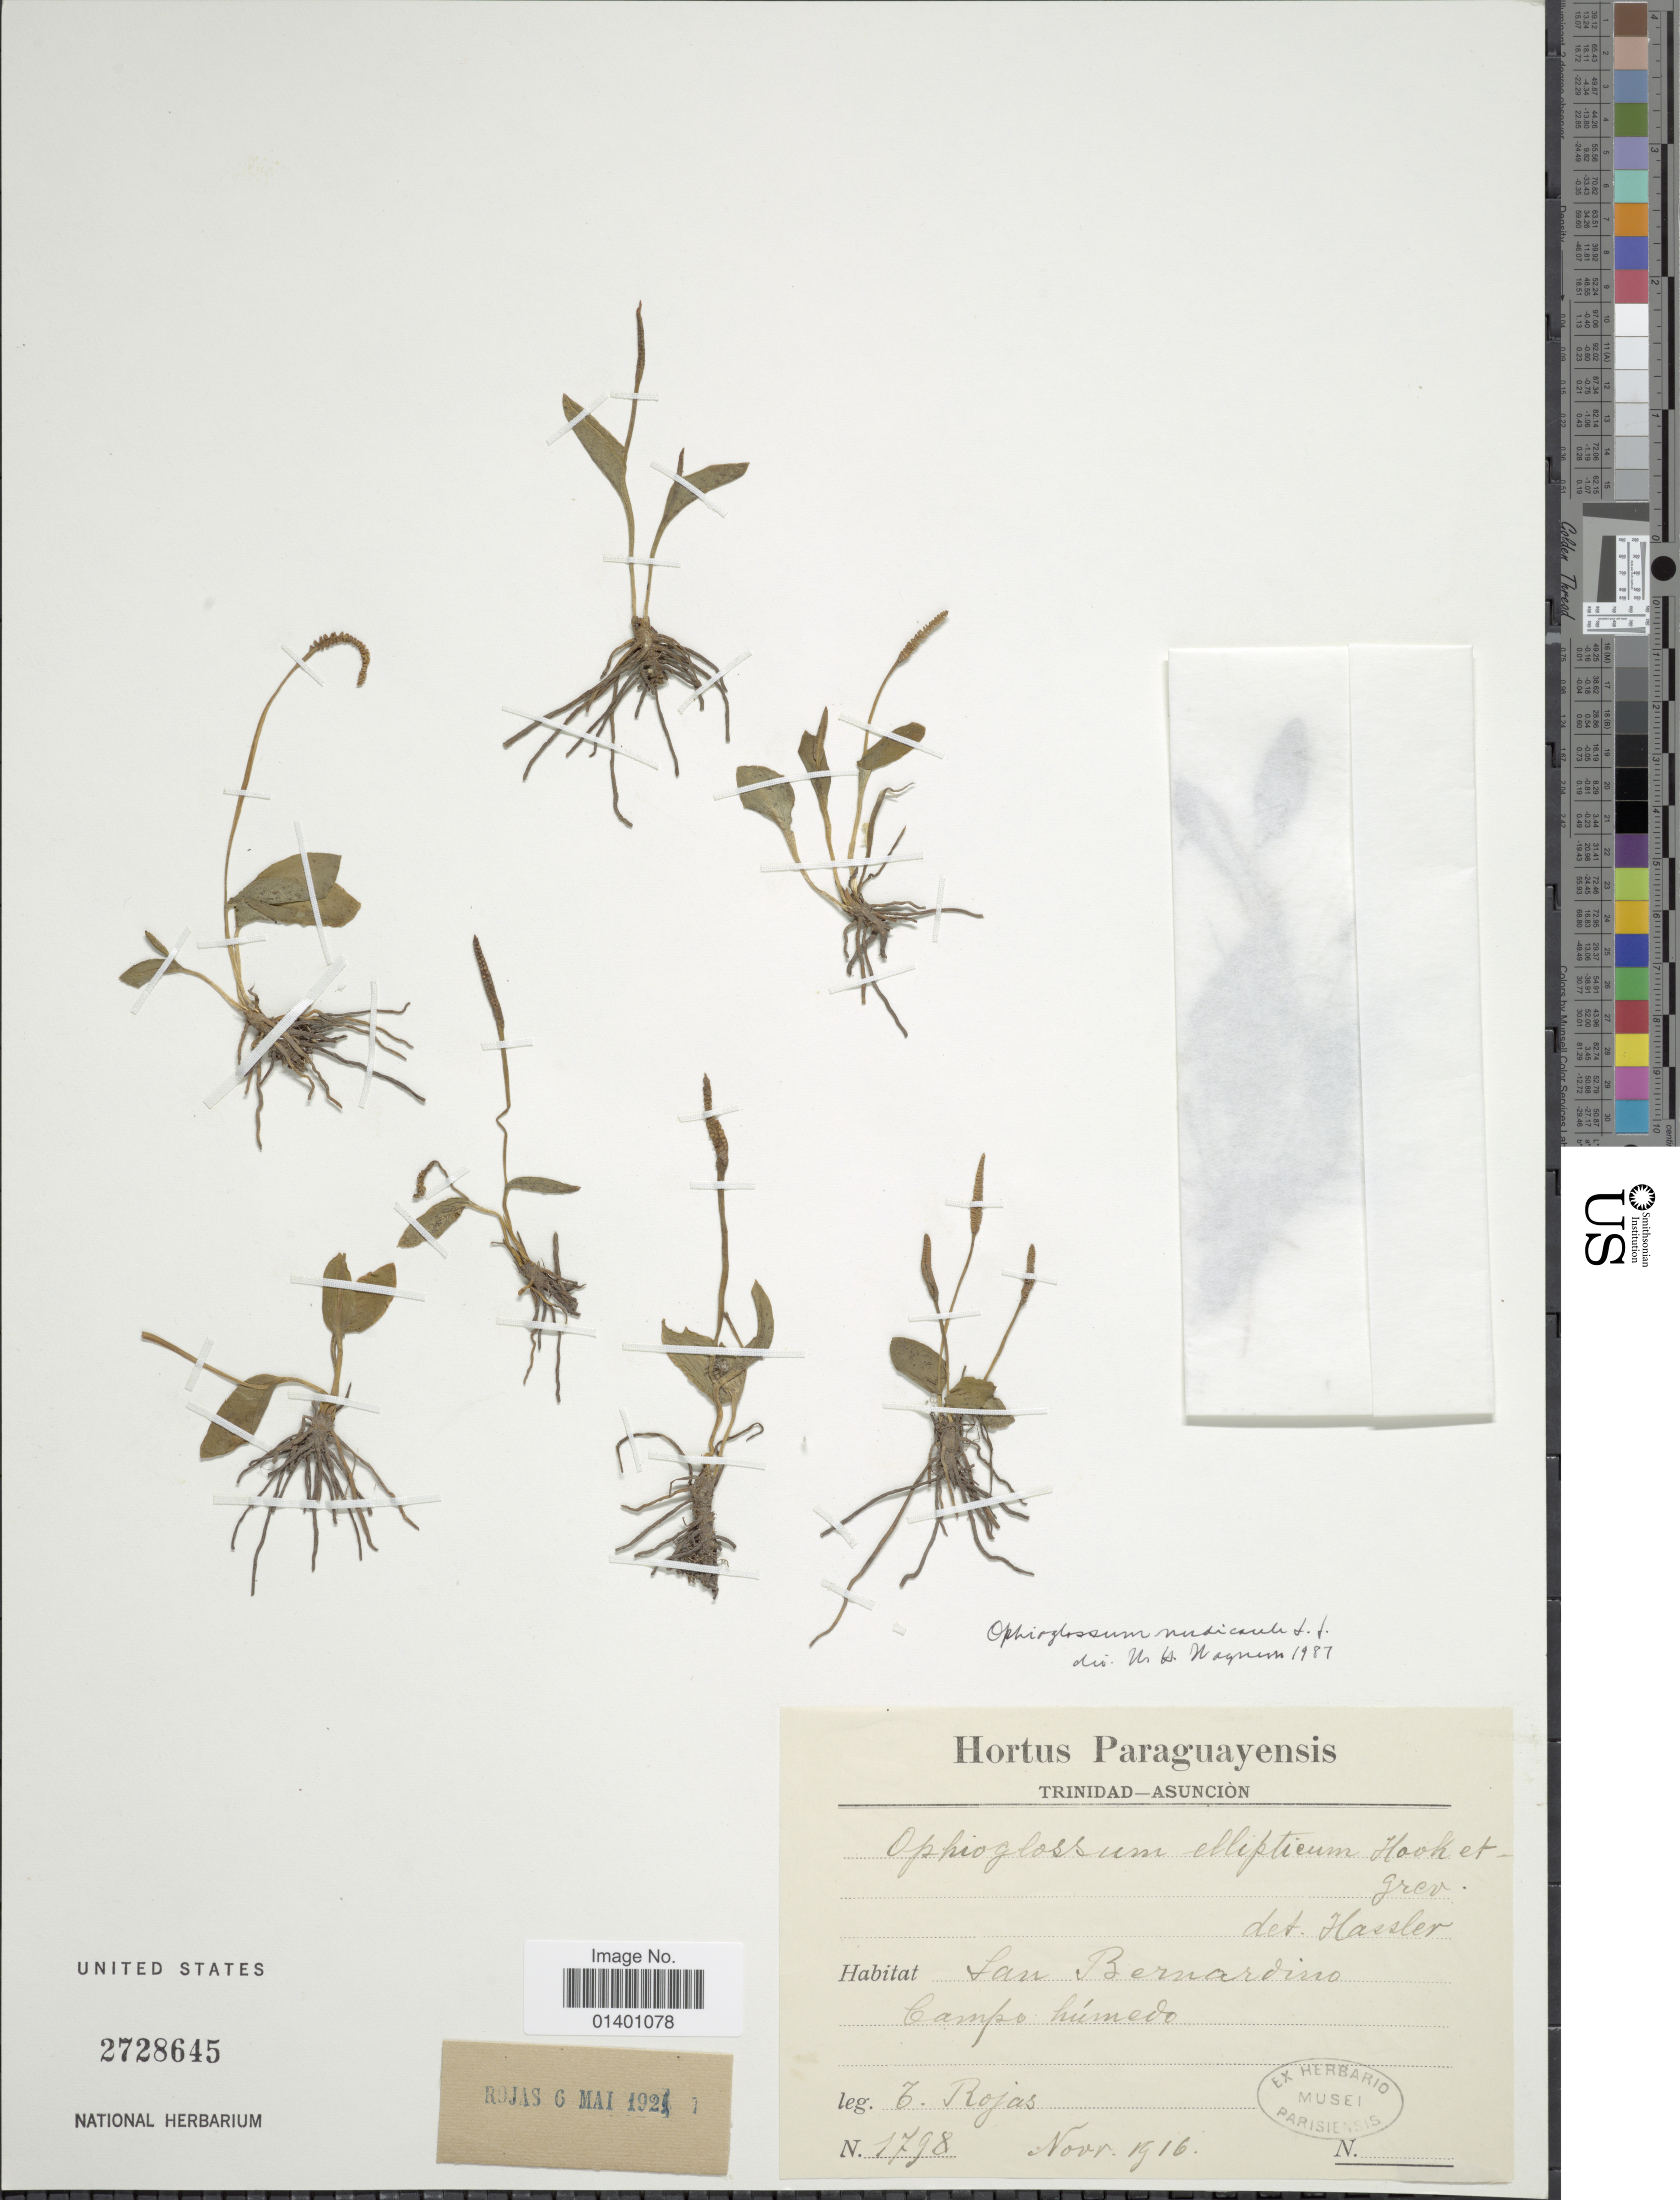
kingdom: Plantae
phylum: Tracheophyta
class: Polypodiopsida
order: Ophioglossales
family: Ophioglossaceae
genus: Ophioglossum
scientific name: Ophioglossum nudicaule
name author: L. f.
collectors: T. Rojas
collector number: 1798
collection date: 1916-11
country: Paraguay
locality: San Bernardino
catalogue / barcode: US 2728645